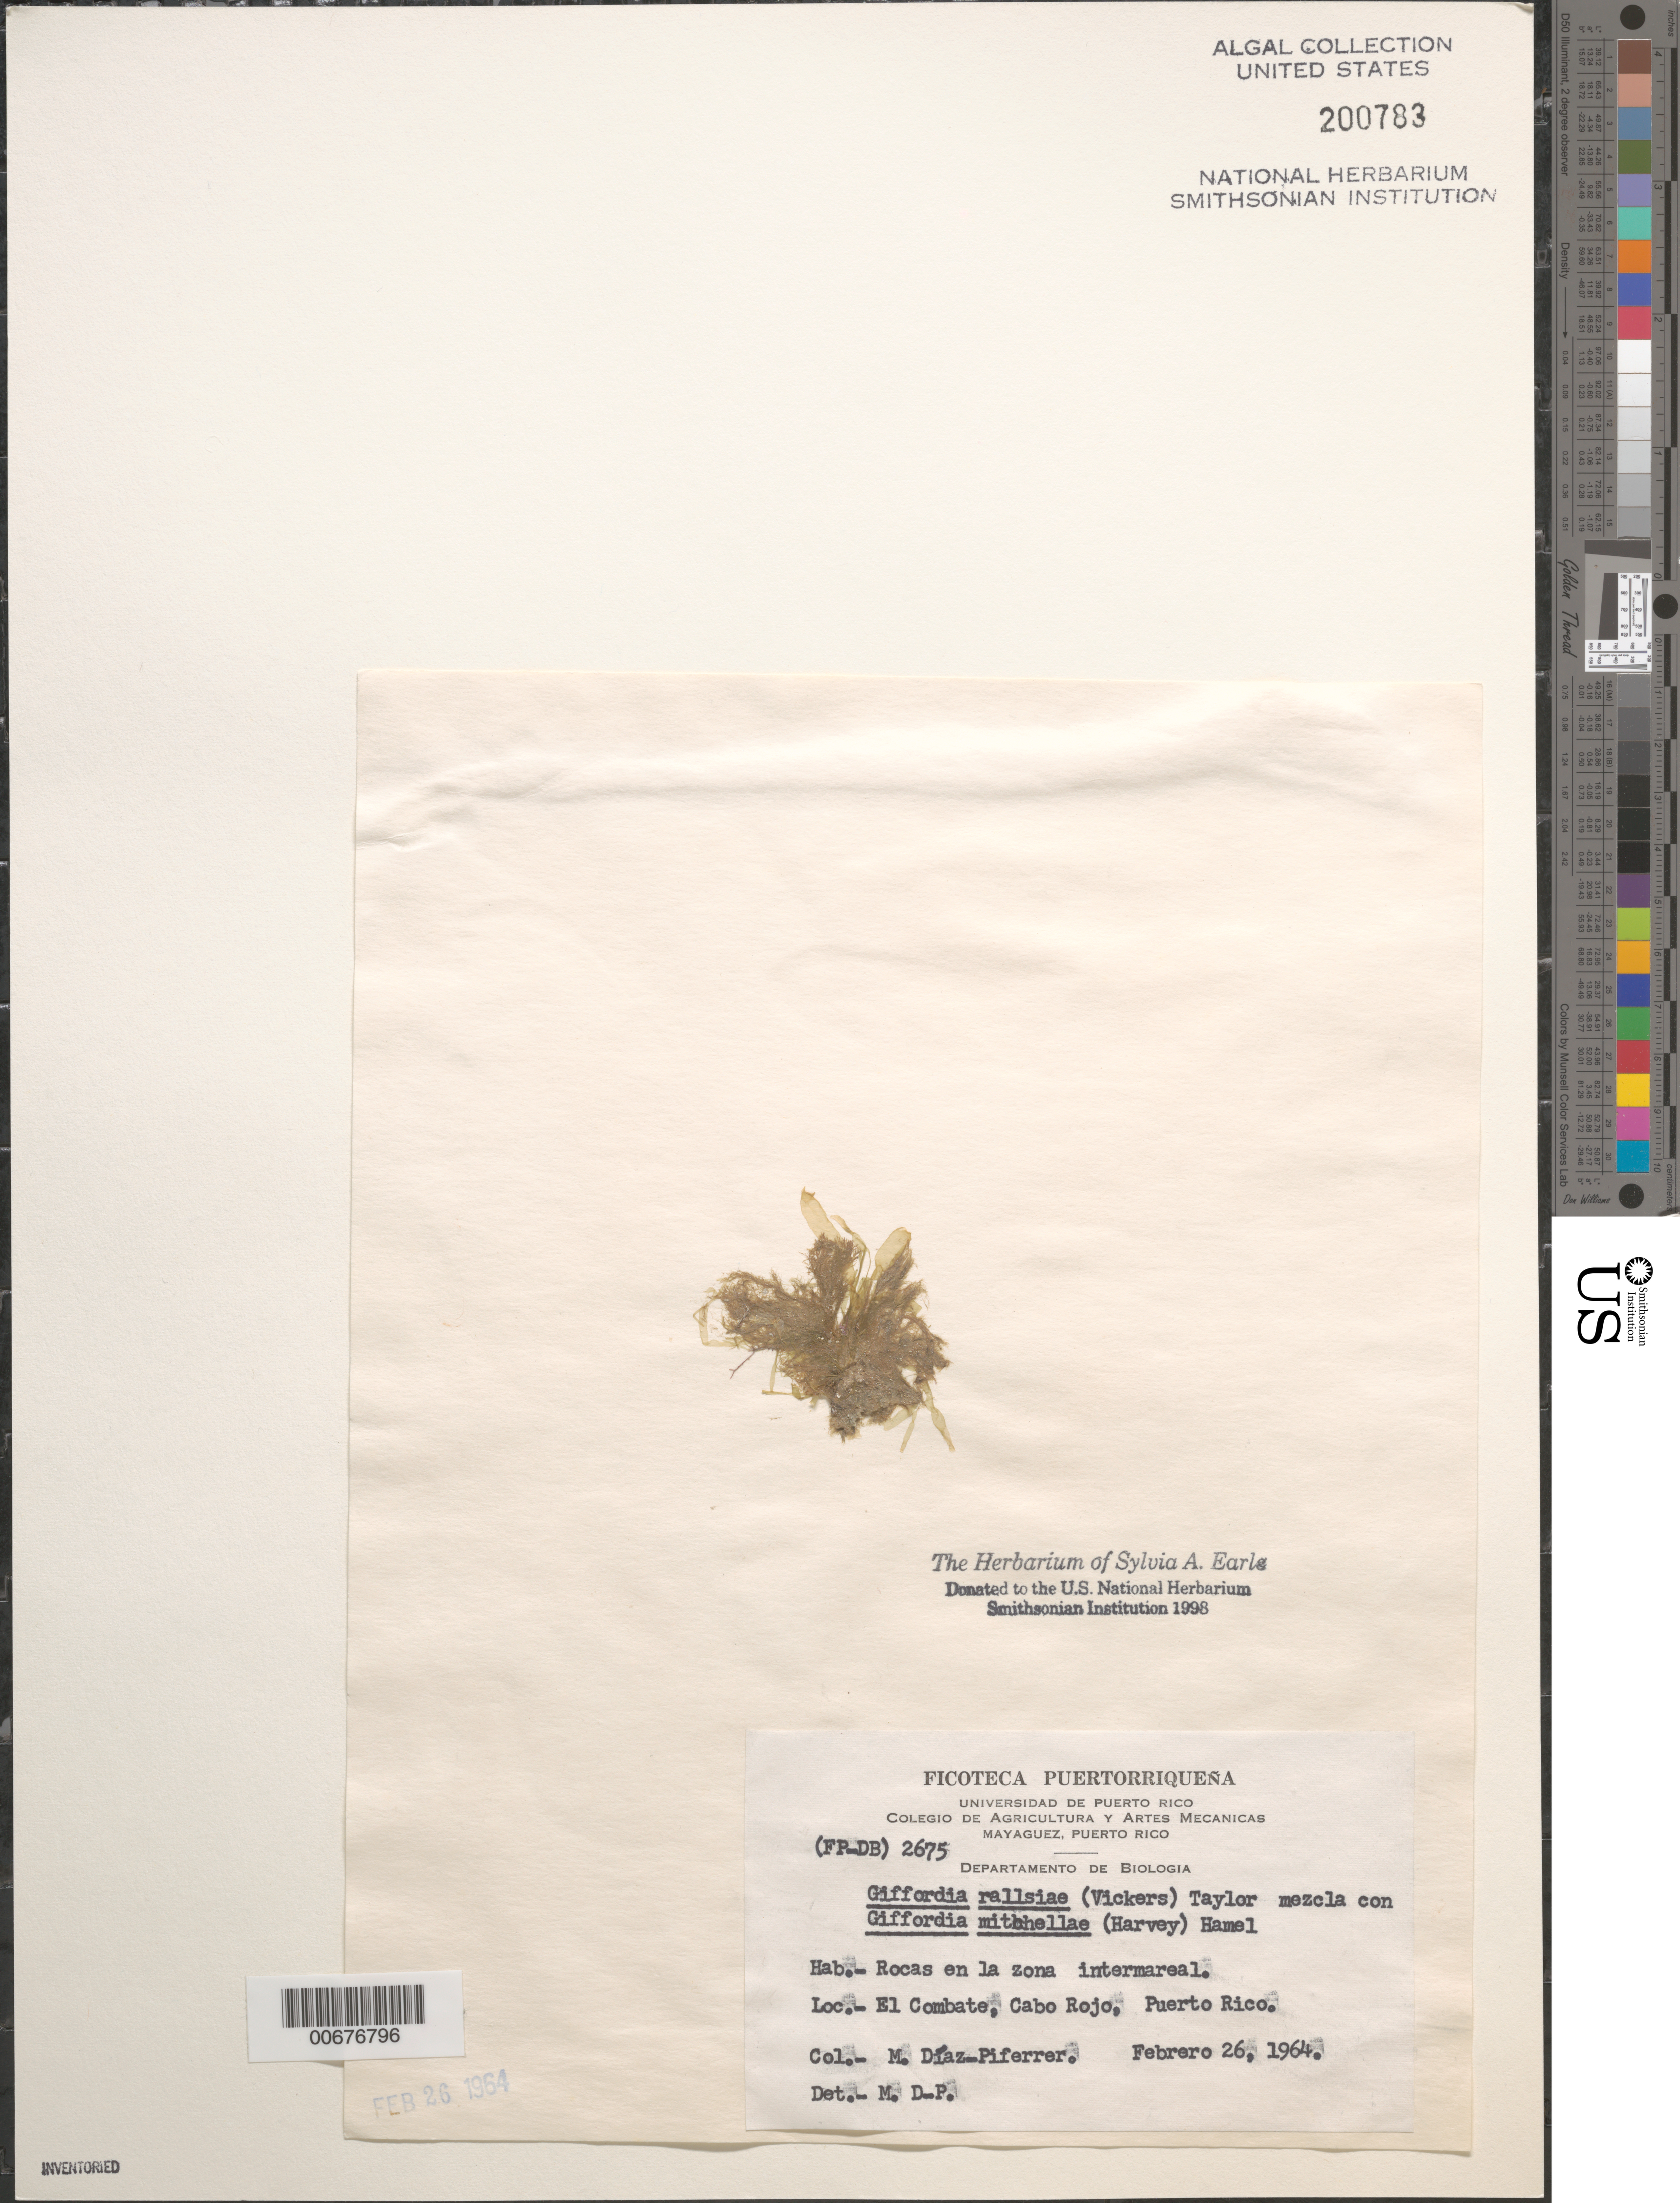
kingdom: Chromista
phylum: Ochrophyta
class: Phaeophyceae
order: Ectocarpales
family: Ectocarpaceae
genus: Ectocarpus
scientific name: Ectocarpus rallsiae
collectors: M. Diaz-Piferrer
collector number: (FP-DB) 2675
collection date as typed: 26 Feb 1964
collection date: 1964-02-26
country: Puerto Rico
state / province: Cabo Rojo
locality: El Combate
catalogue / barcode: US 200783